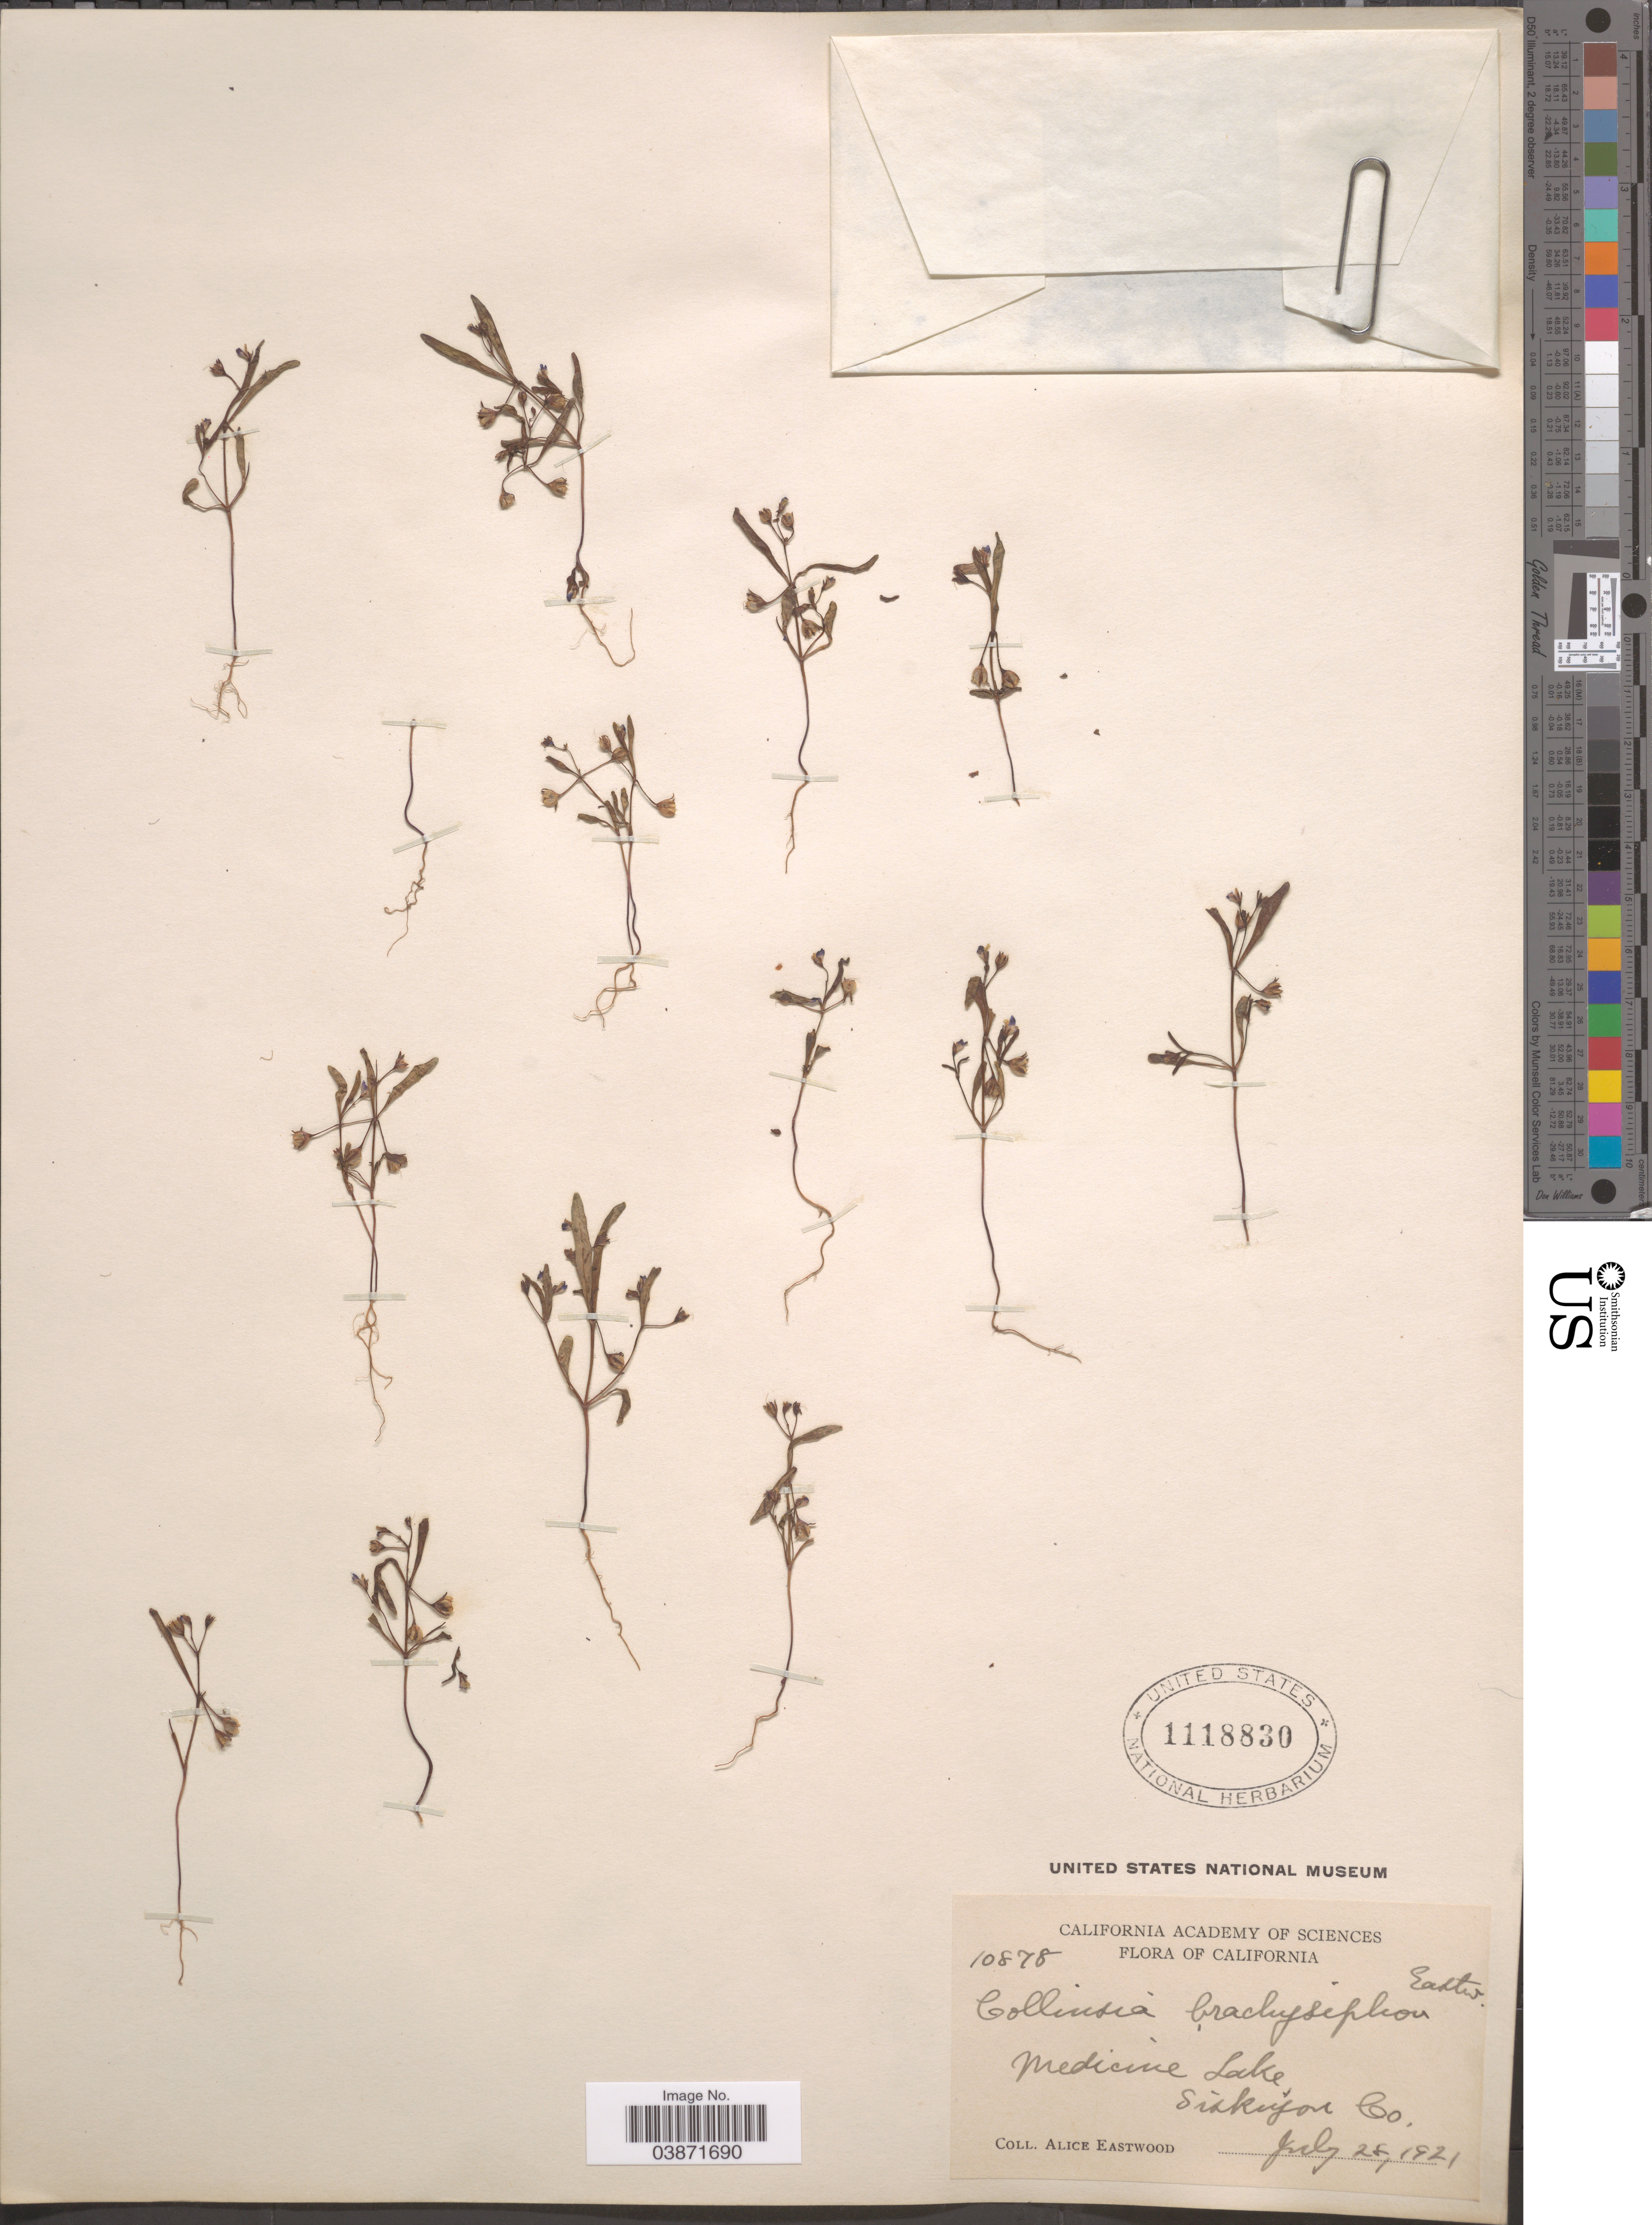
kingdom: Plantae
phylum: Tracheophyta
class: Magnoliopsida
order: Lamiales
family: Plantaginaceae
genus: Collinsia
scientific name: Collinsia torreyi var. wrightii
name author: A. Gray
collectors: A. Eastwood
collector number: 10878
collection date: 1921-07-28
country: United States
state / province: California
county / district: Siskiyou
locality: Medicine Lake, Siskiyou Co.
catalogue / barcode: US 1118830